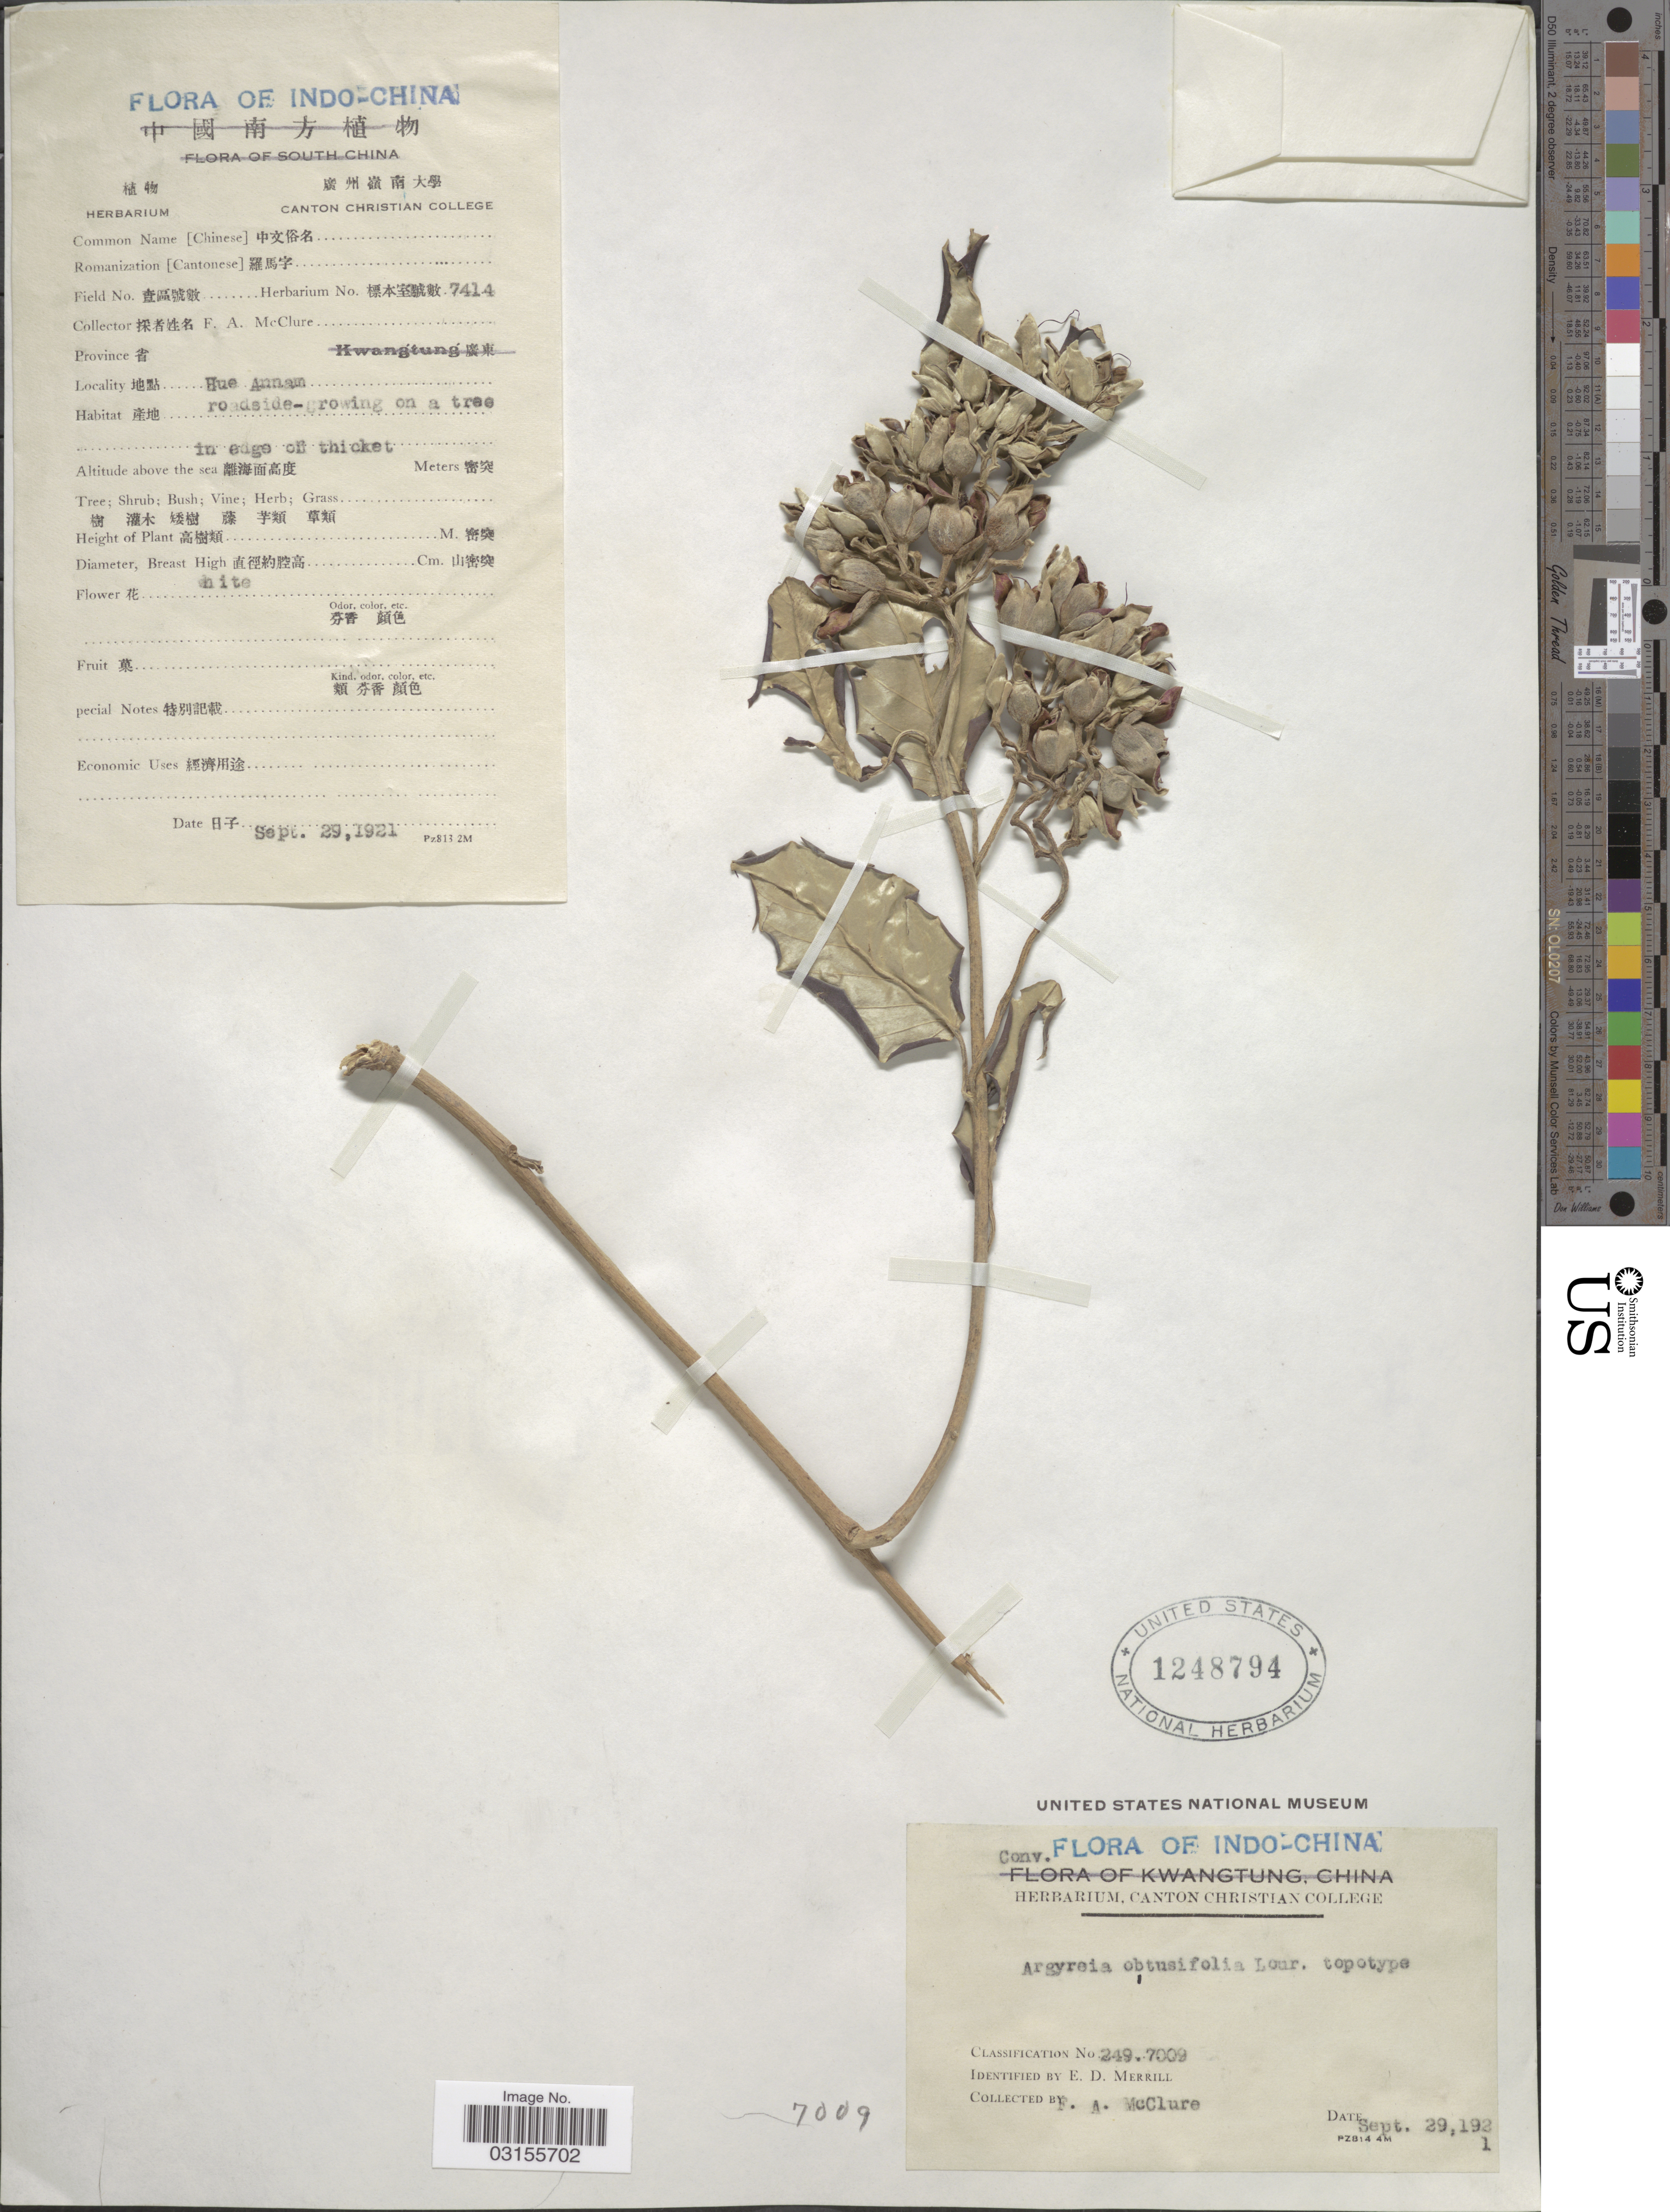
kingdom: Plantae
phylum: Tracheophyta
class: Magnoliopsida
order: Solanales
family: Convolvulaceae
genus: Argyreia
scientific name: Argyreia obtusifolia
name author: Lour.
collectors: F. A. McClure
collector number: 7414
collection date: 1921-09-29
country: Vietnam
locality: Indo-China. Hue Annam.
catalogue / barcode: US 1248794